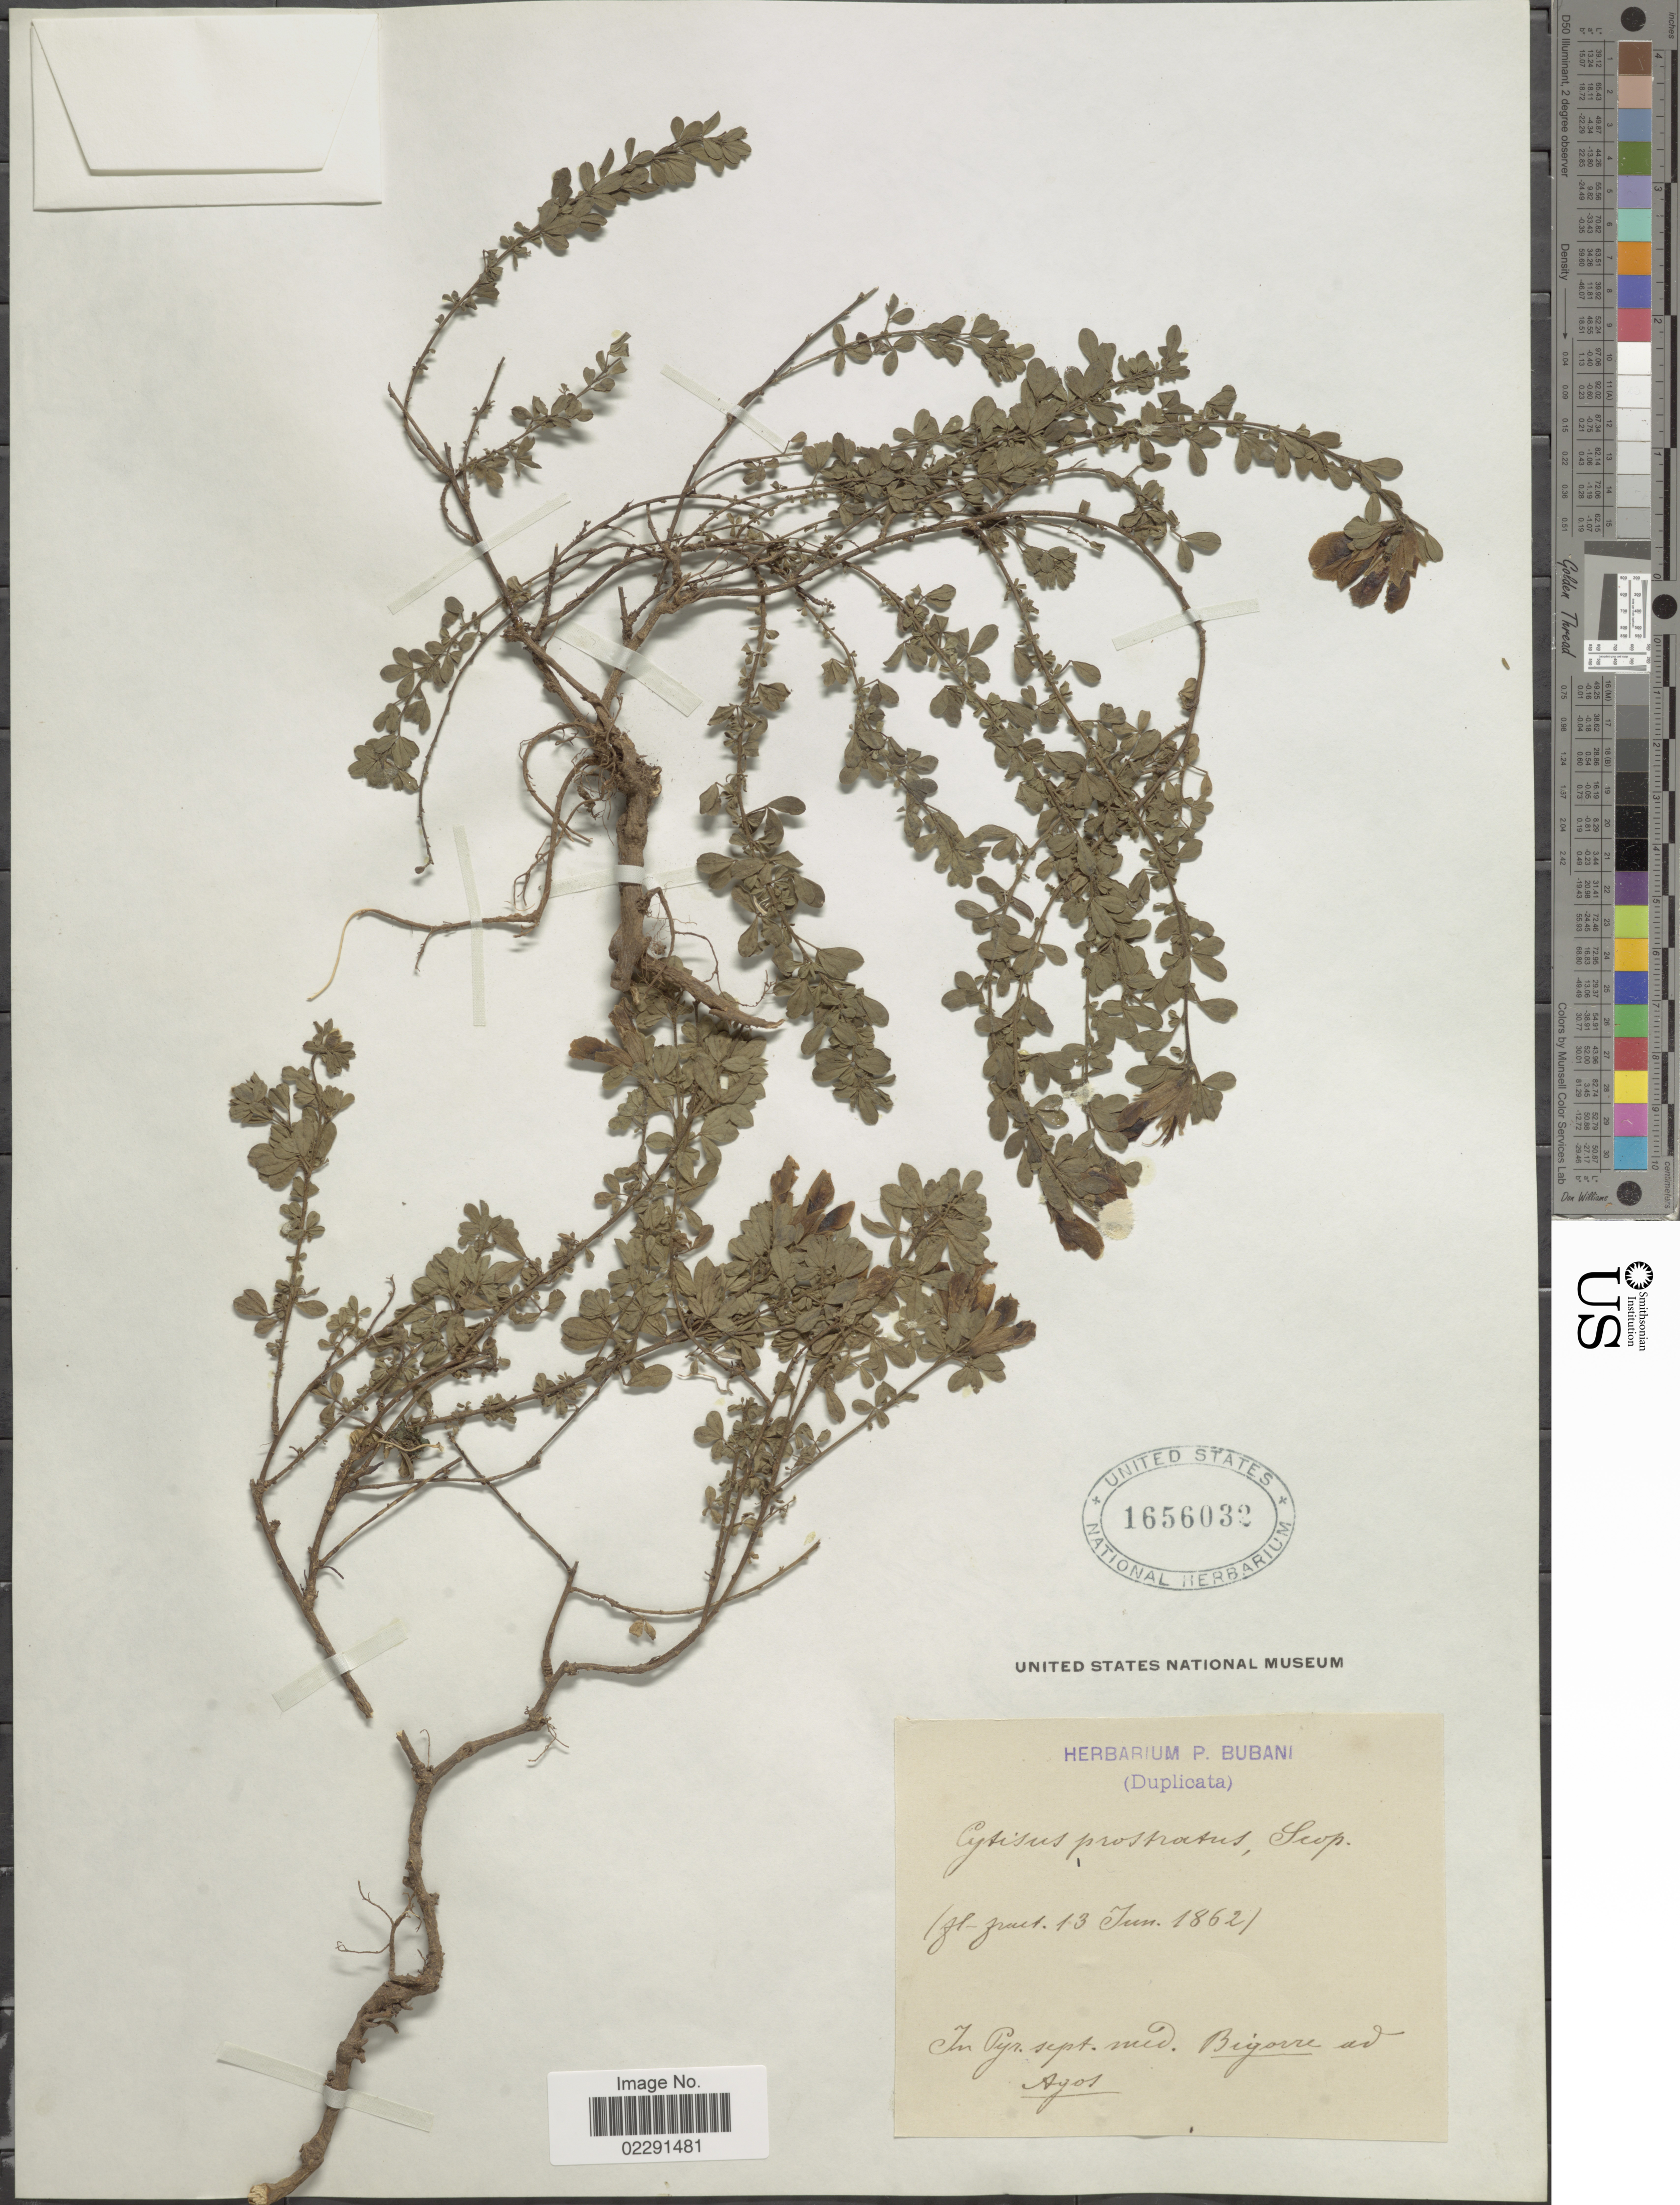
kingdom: Plantae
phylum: Tracheophyta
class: Magnoliopsida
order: Fabales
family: Fabaceae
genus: Cytisus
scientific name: Cytisus decumbens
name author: (Durande) Spach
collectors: ex herb. P. Bubani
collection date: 1862-06-13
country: France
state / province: Occitanie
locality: In Pyr. sept. med. Bigorre ad Agos.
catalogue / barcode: US 1656032